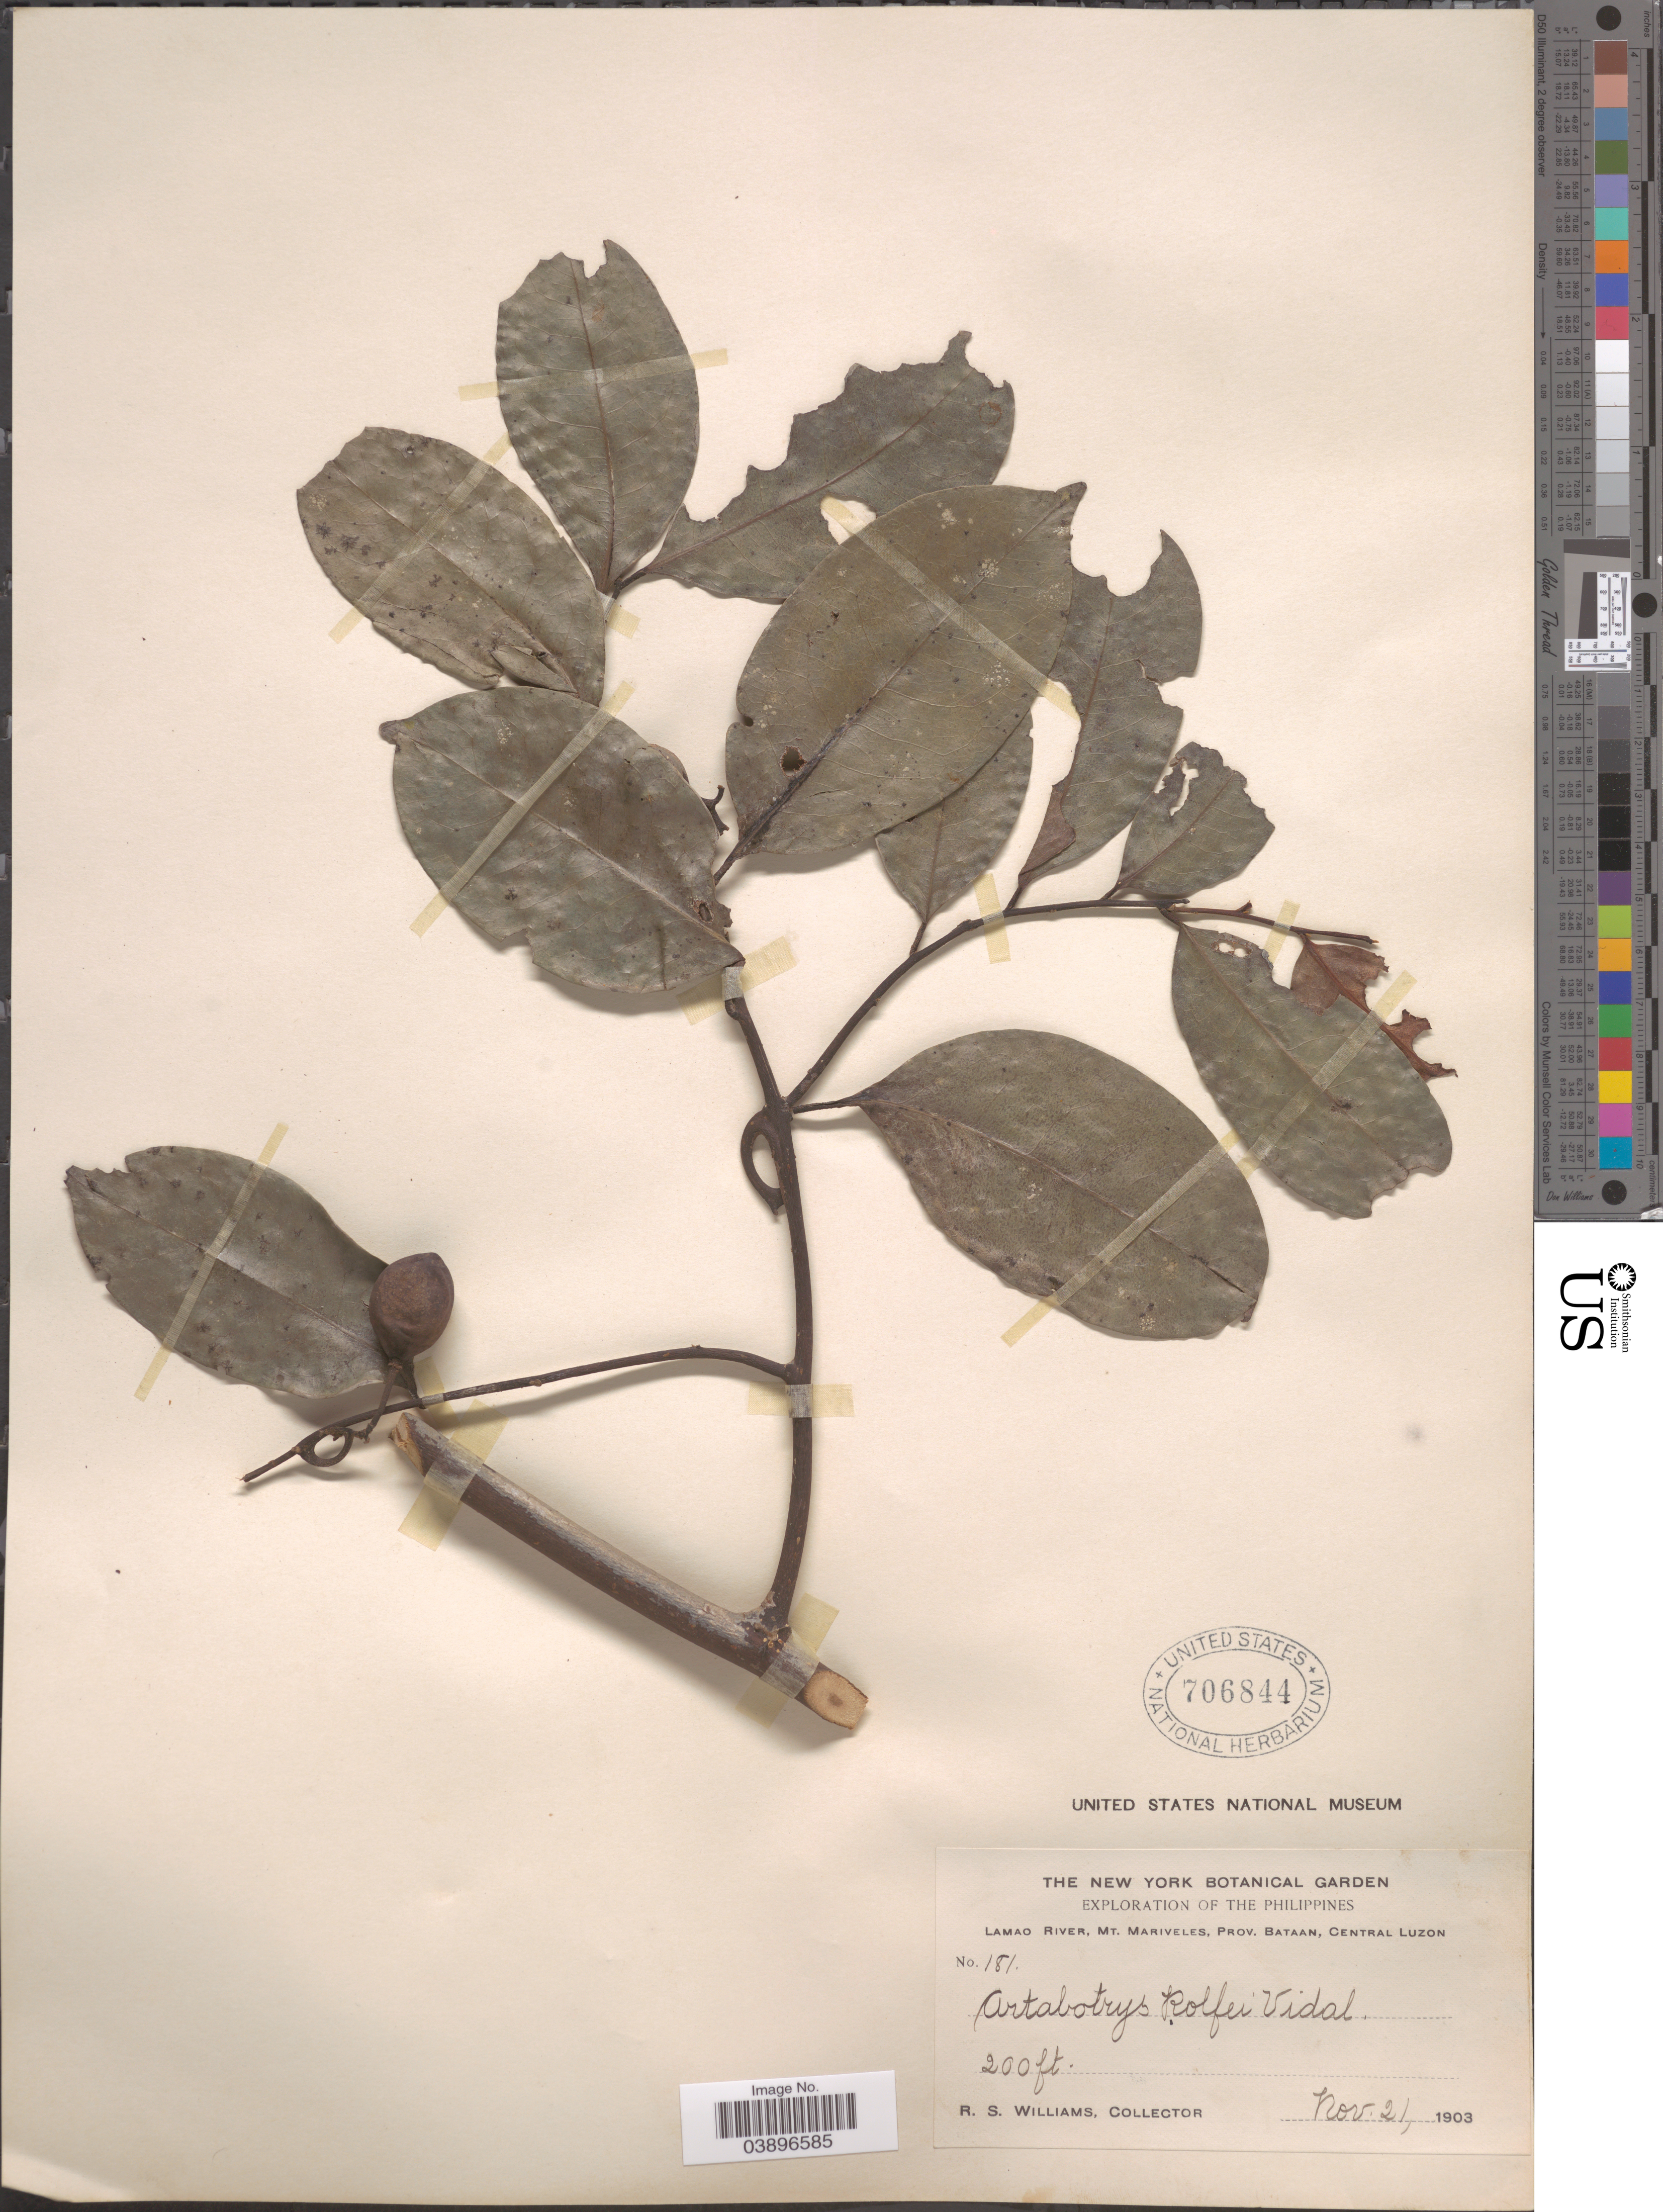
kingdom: Plantae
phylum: Tracheophyta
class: Magnoliopsida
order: Magnoliales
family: Annonaceae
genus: Artabotrys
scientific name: Artabotrys suaveolens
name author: (Blume) Blume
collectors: R. S. Williams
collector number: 181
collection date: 1903-11-21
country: Philippines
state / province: Central Luzon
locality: Lamao River, Mt. Mariveles, Prov. of Bataan, Central Luzon.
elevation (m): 61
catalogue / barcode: US 706844